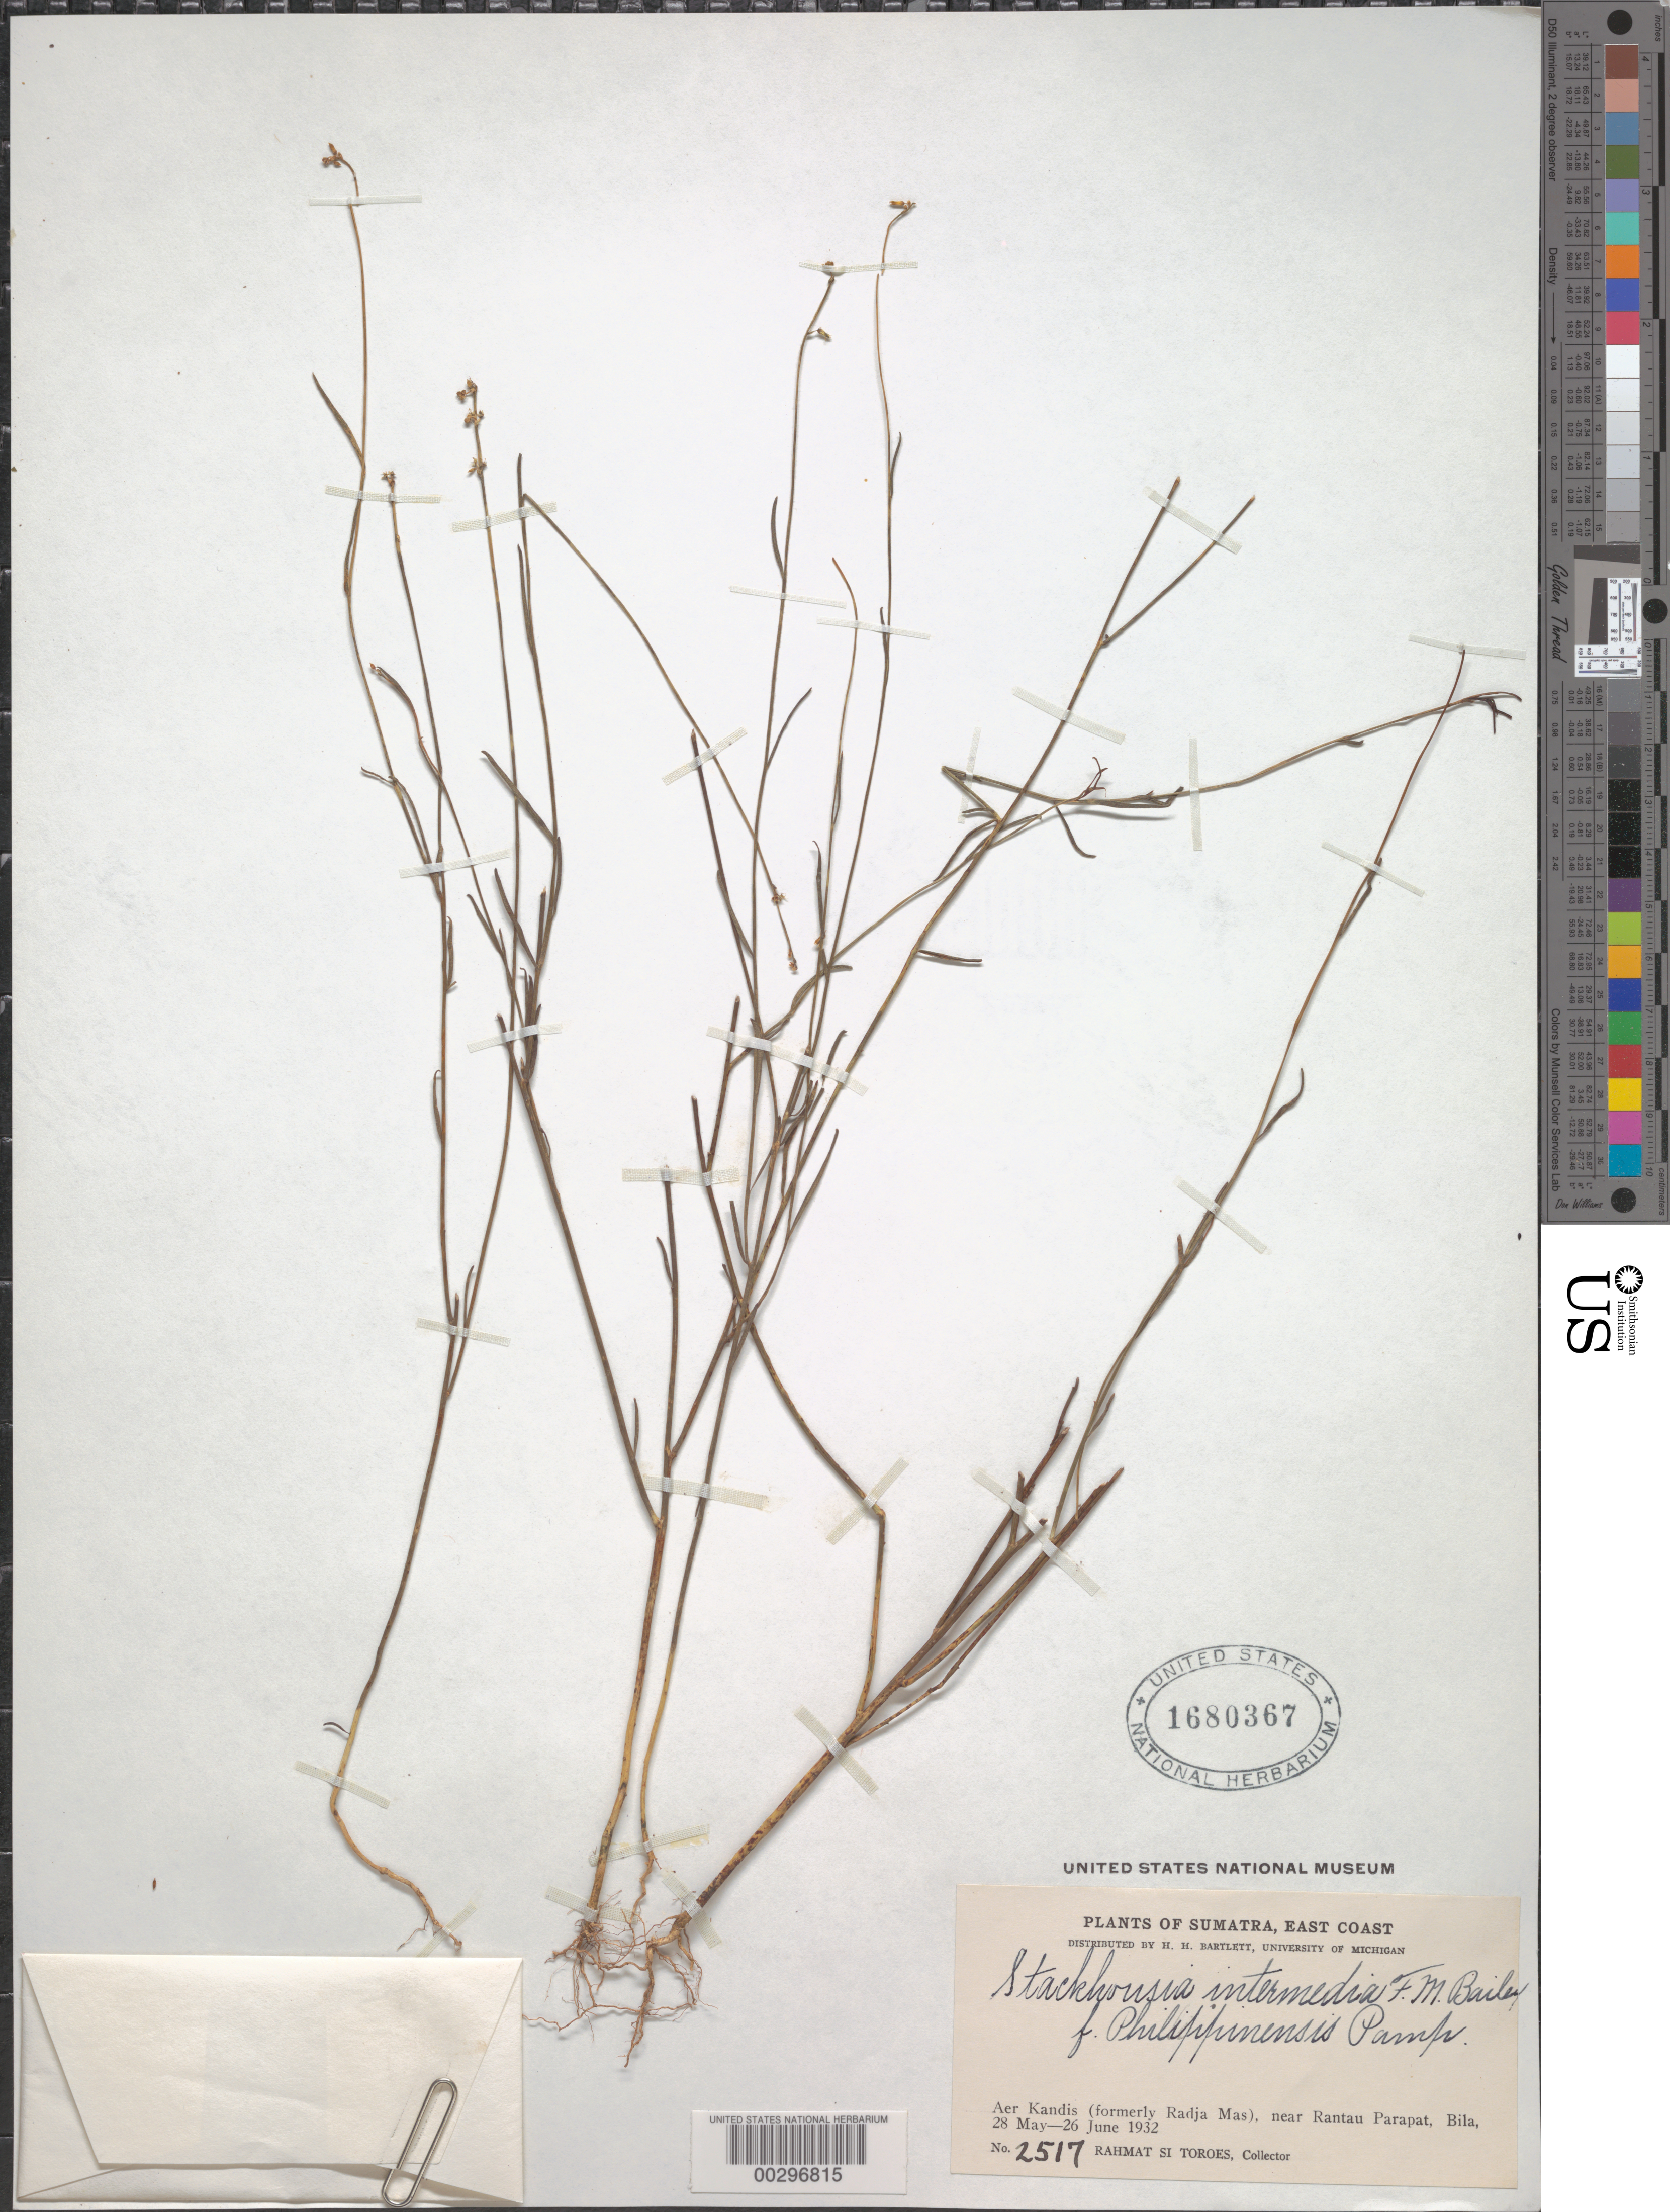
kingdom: Plantae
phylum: Tracheophyta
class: Magnoliopsida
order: Celastrales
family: Celastraceae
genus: Stackhousia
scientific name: Stackhousia intermedia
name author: F.M. Bailey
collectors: Rahmat Si Boeea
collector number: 2517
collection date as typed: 28 May 1932 to 26 Jun 1932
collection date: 1932-05-28/1932-06-26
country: Indonesia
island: Sumatra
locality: Aer kandis, near rantau parapat, bila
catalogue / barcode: US 1680367